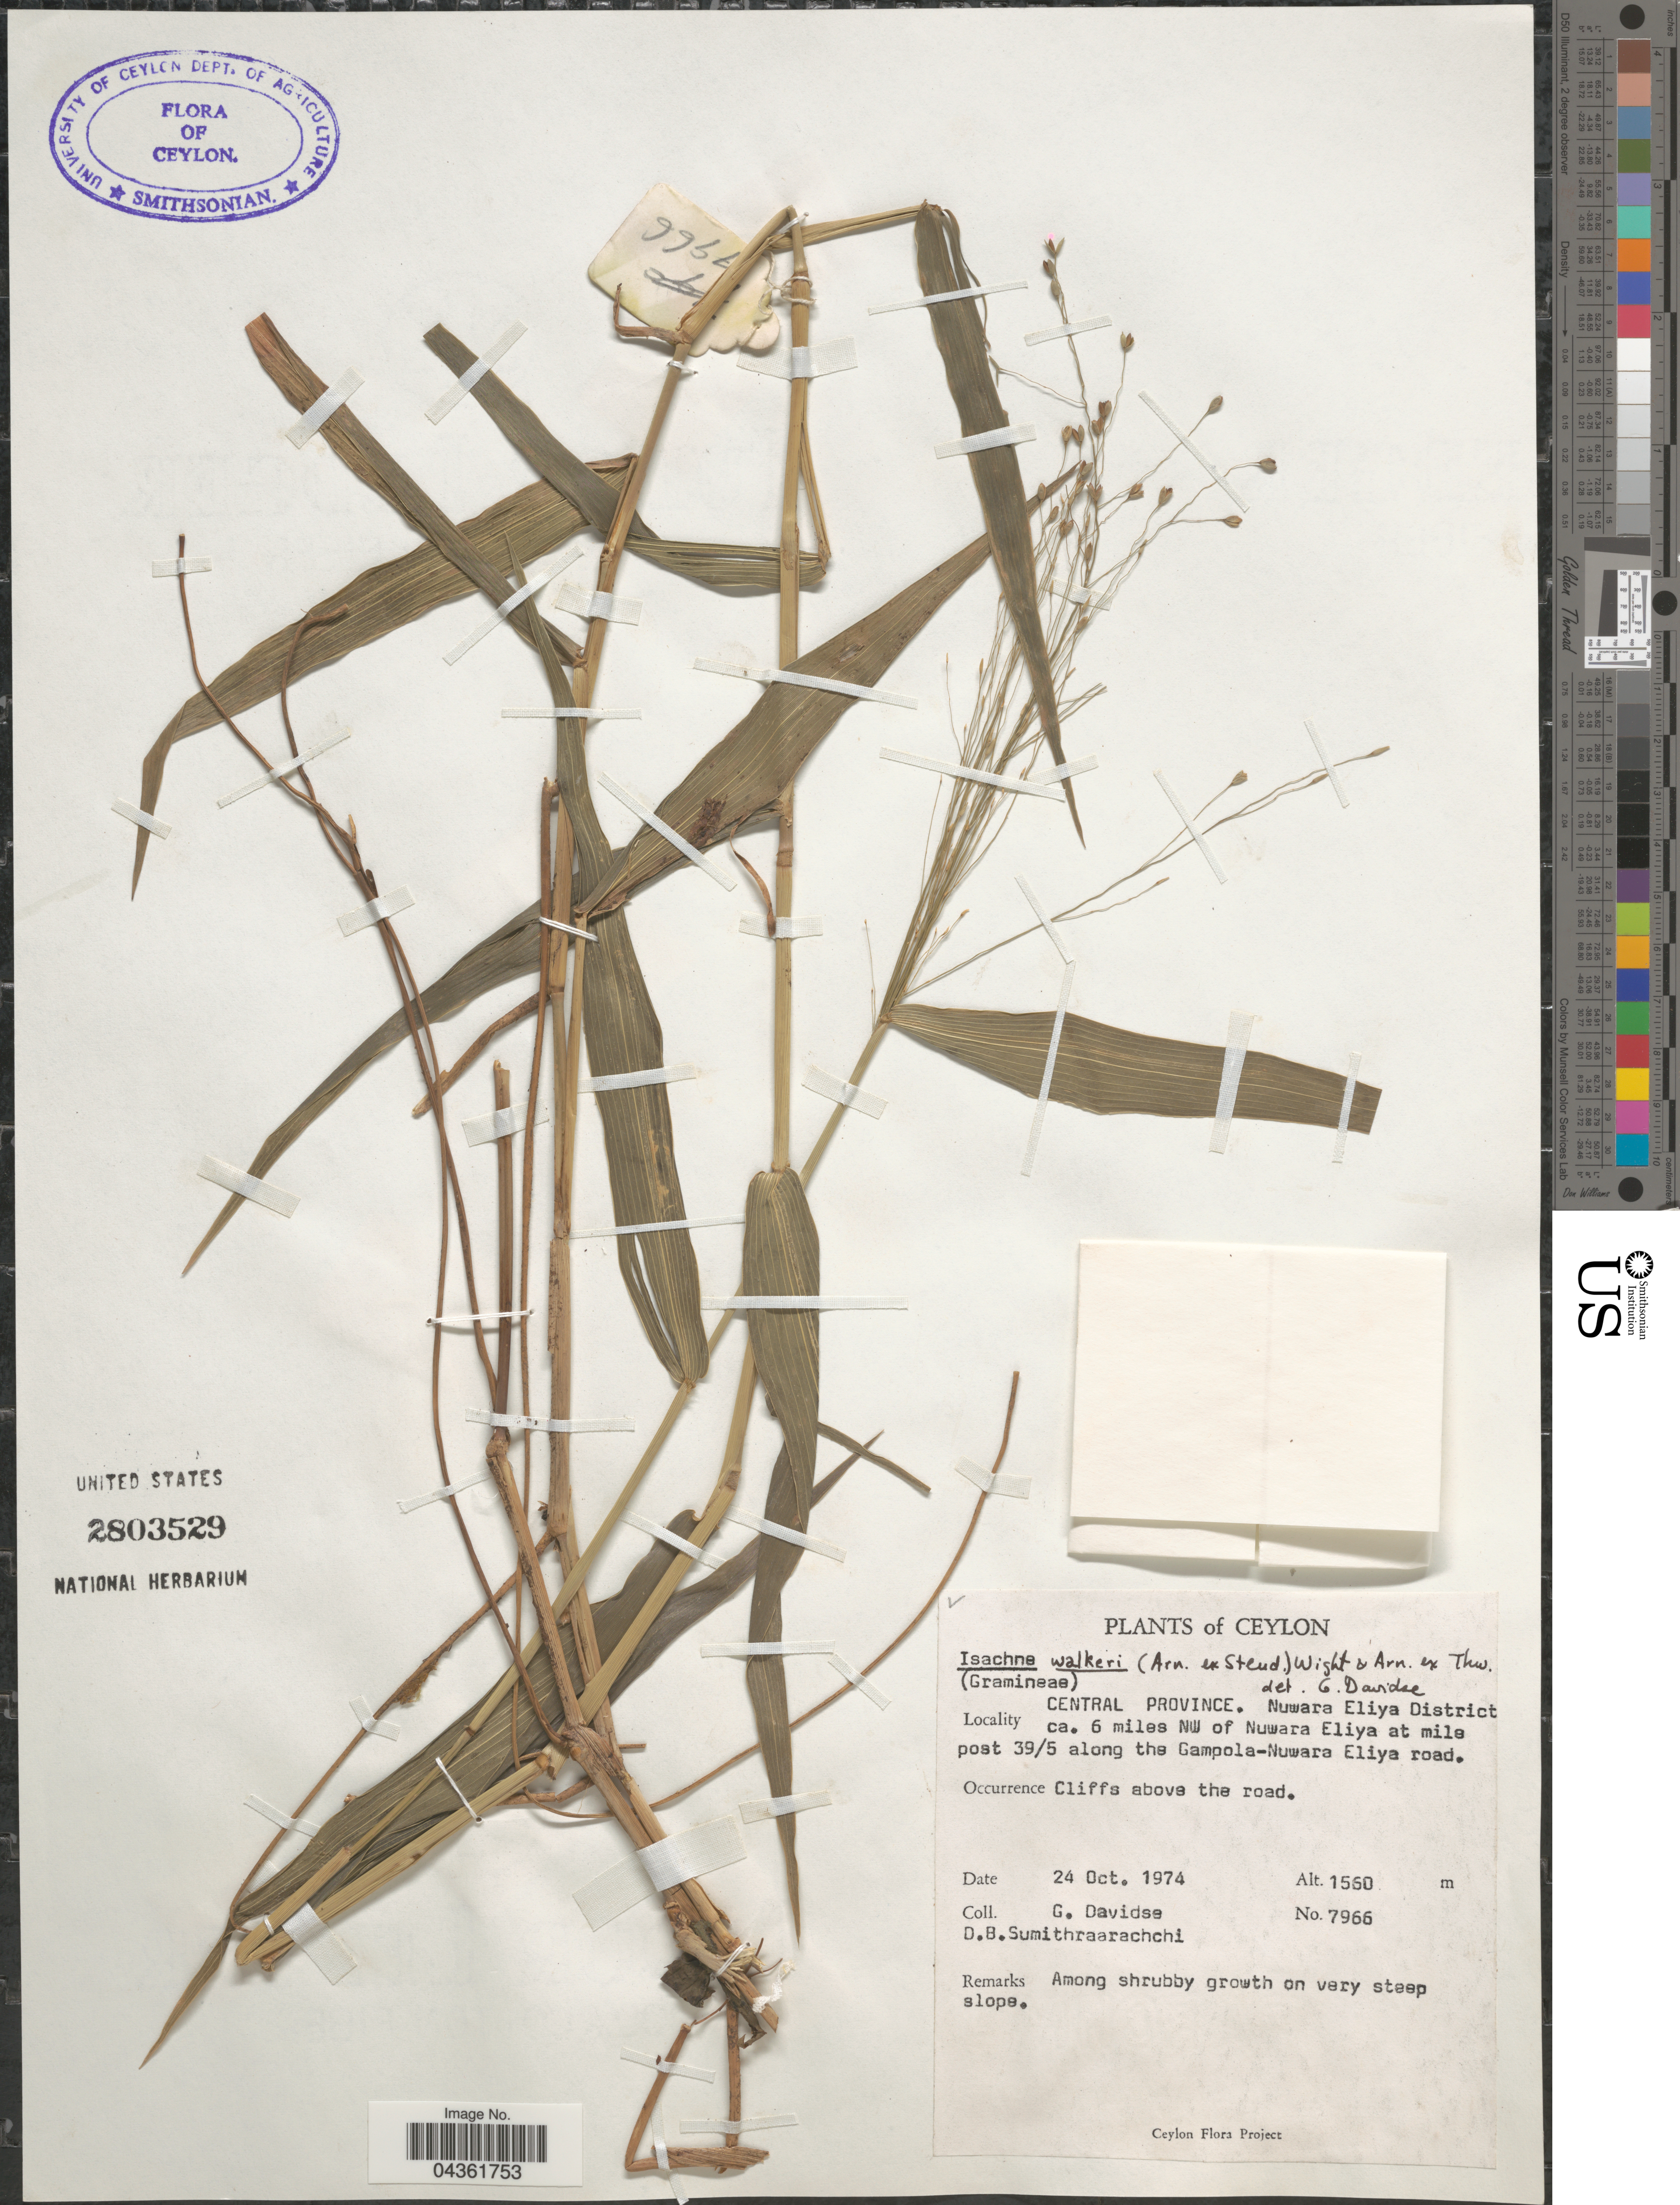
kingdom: Plantae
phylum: Tracheophyta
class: Liliopsida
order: Poales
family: Poaceae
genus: Isachne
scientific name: Isachne walkeri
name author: (Arn. ex Steud.) Wight & Arn. ex Hook. f.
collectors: G. Davidse & D. B. Sumithraarachchi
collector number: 7966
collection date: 1974-10-24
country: Sri Lanka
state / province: Central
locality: Ceylon. Nuwara Eliya District ca. 6 miles NW of Nuwara Eliya at mile post 39/5 along the Gampola-Nuwara Eliya road.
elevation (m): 1550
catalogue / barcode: US 2803529